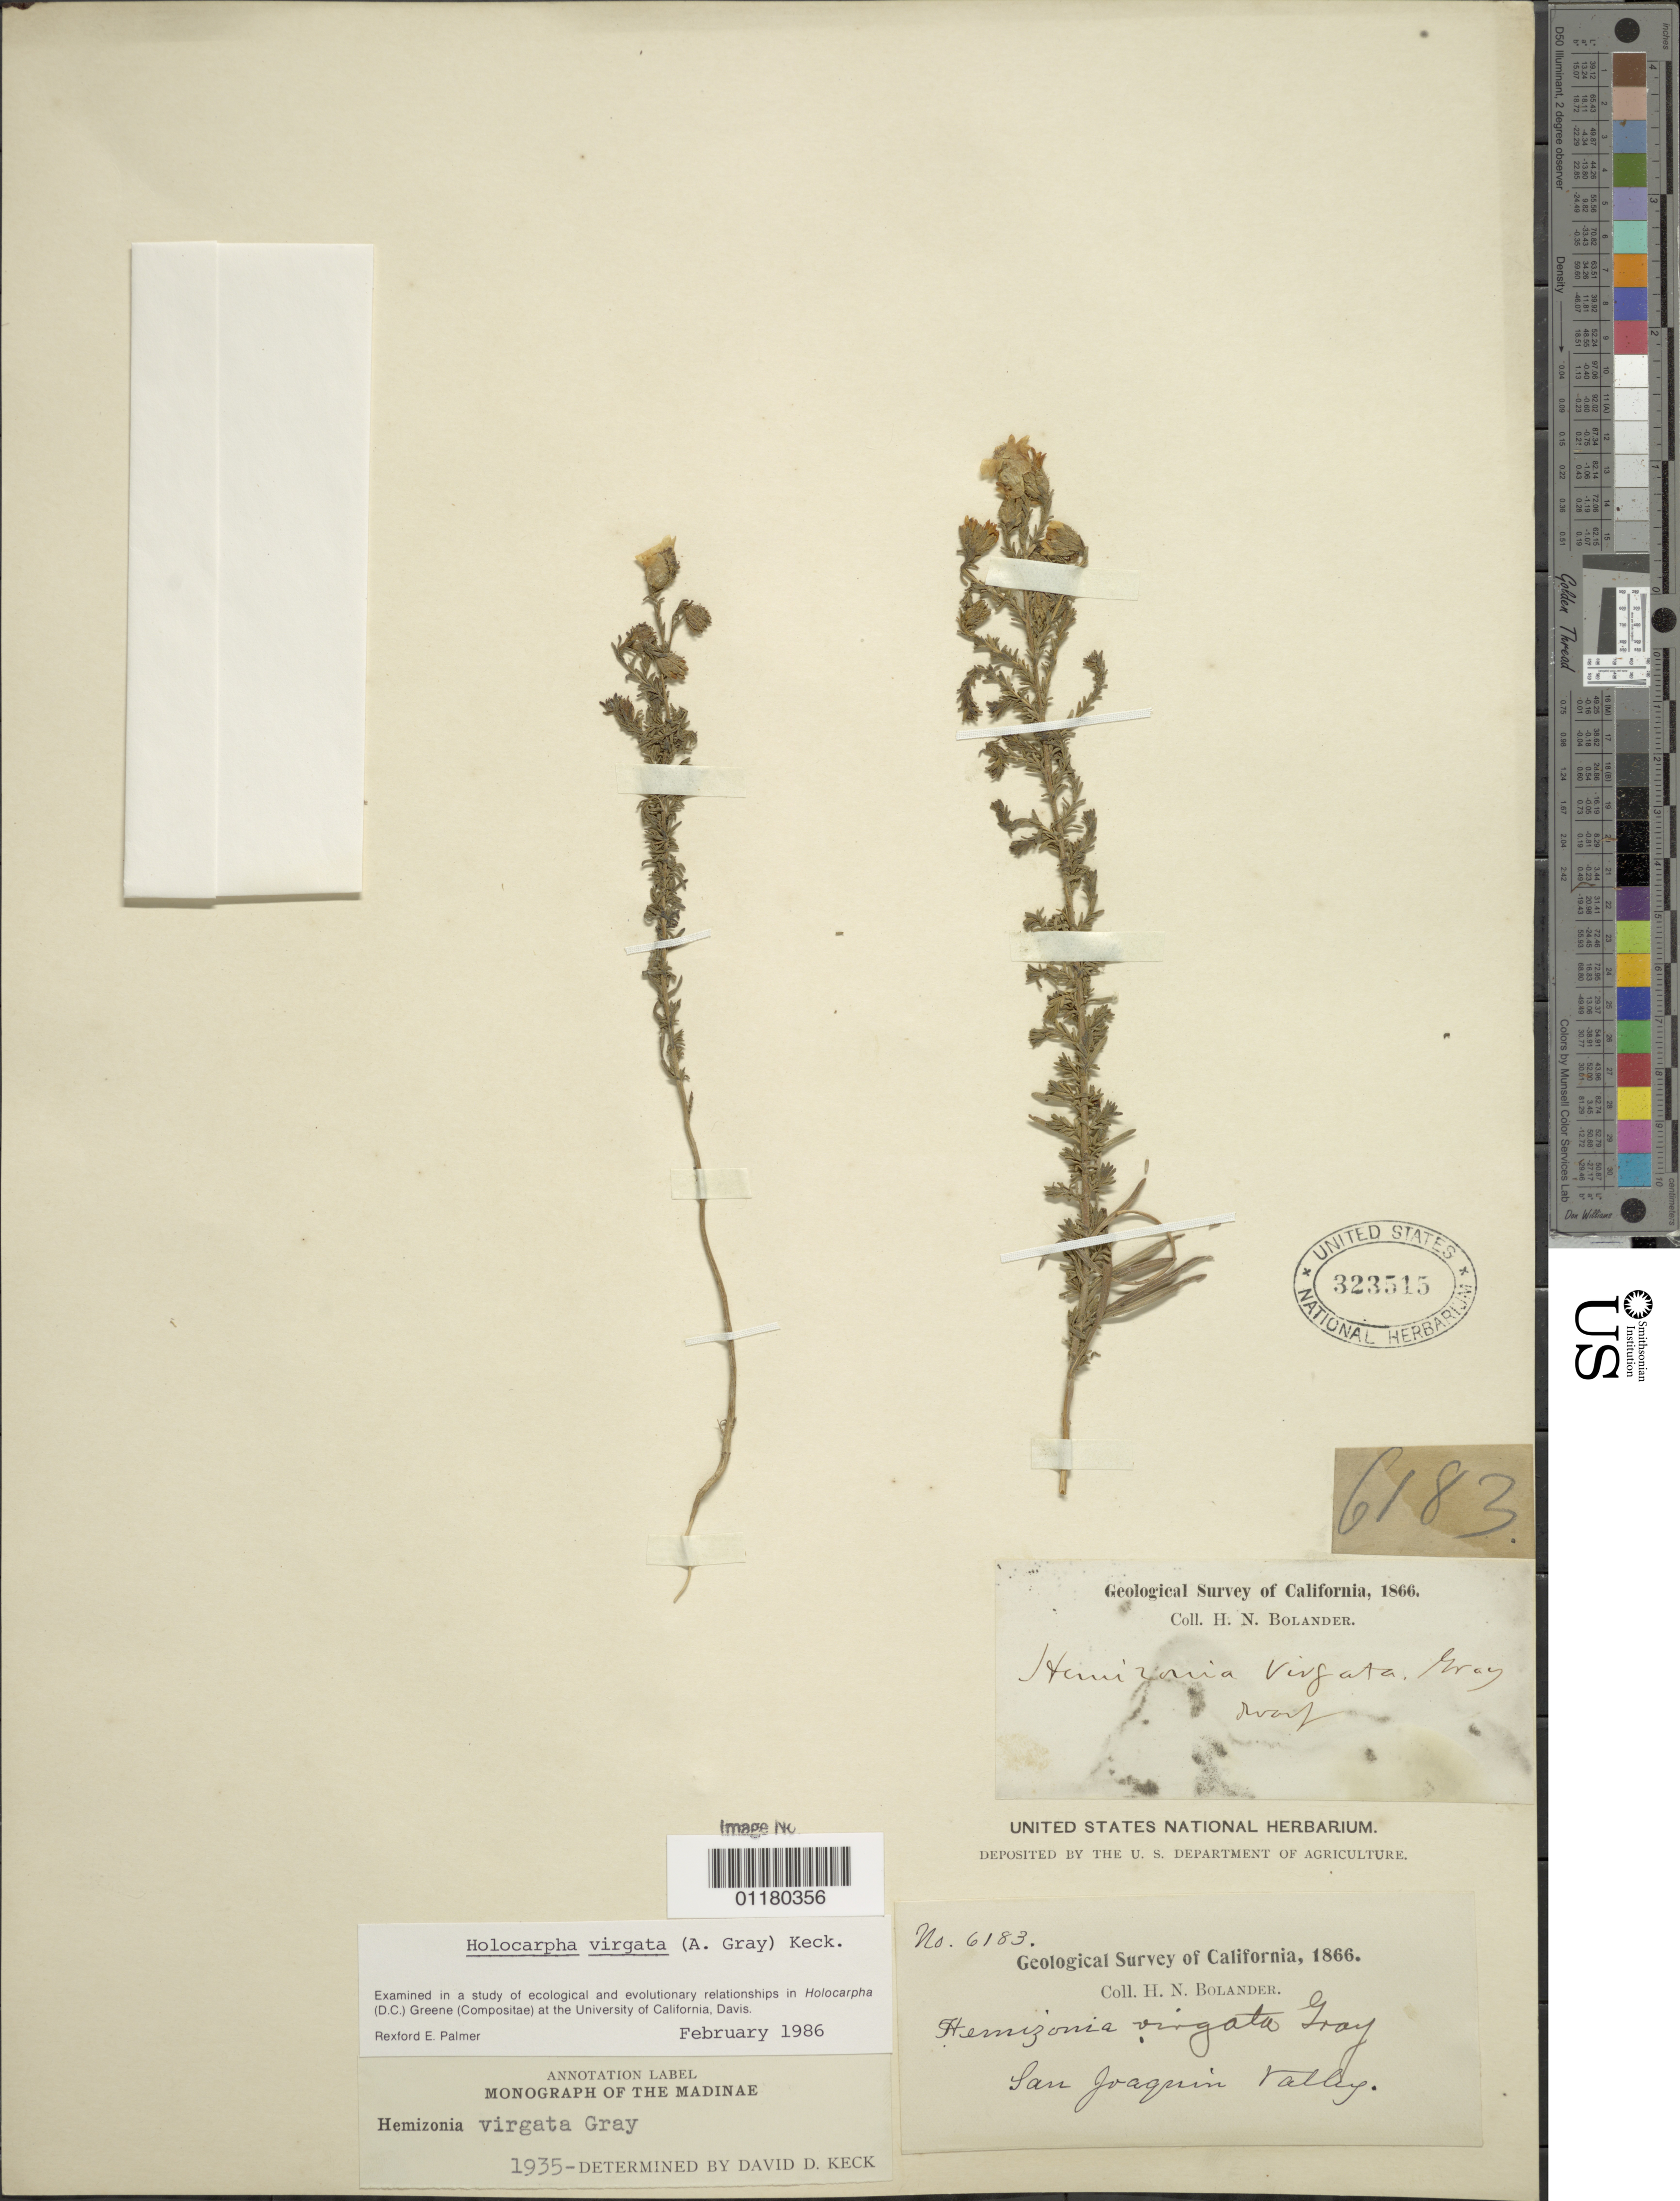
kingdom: Plantae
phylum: Tracheophyta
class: Magnoliopsida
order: Asterales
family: Asteraceae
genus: Holocarpha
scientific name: Holocarpha virgata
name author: (A. Gray) D.D. Keck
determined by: Palmer, R. E.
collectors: H. Bolander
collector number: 6183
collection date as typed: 1866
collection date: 1866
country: United States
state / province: California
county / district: San Joaquin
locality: San Joaquin Valley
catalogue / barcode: US 323515